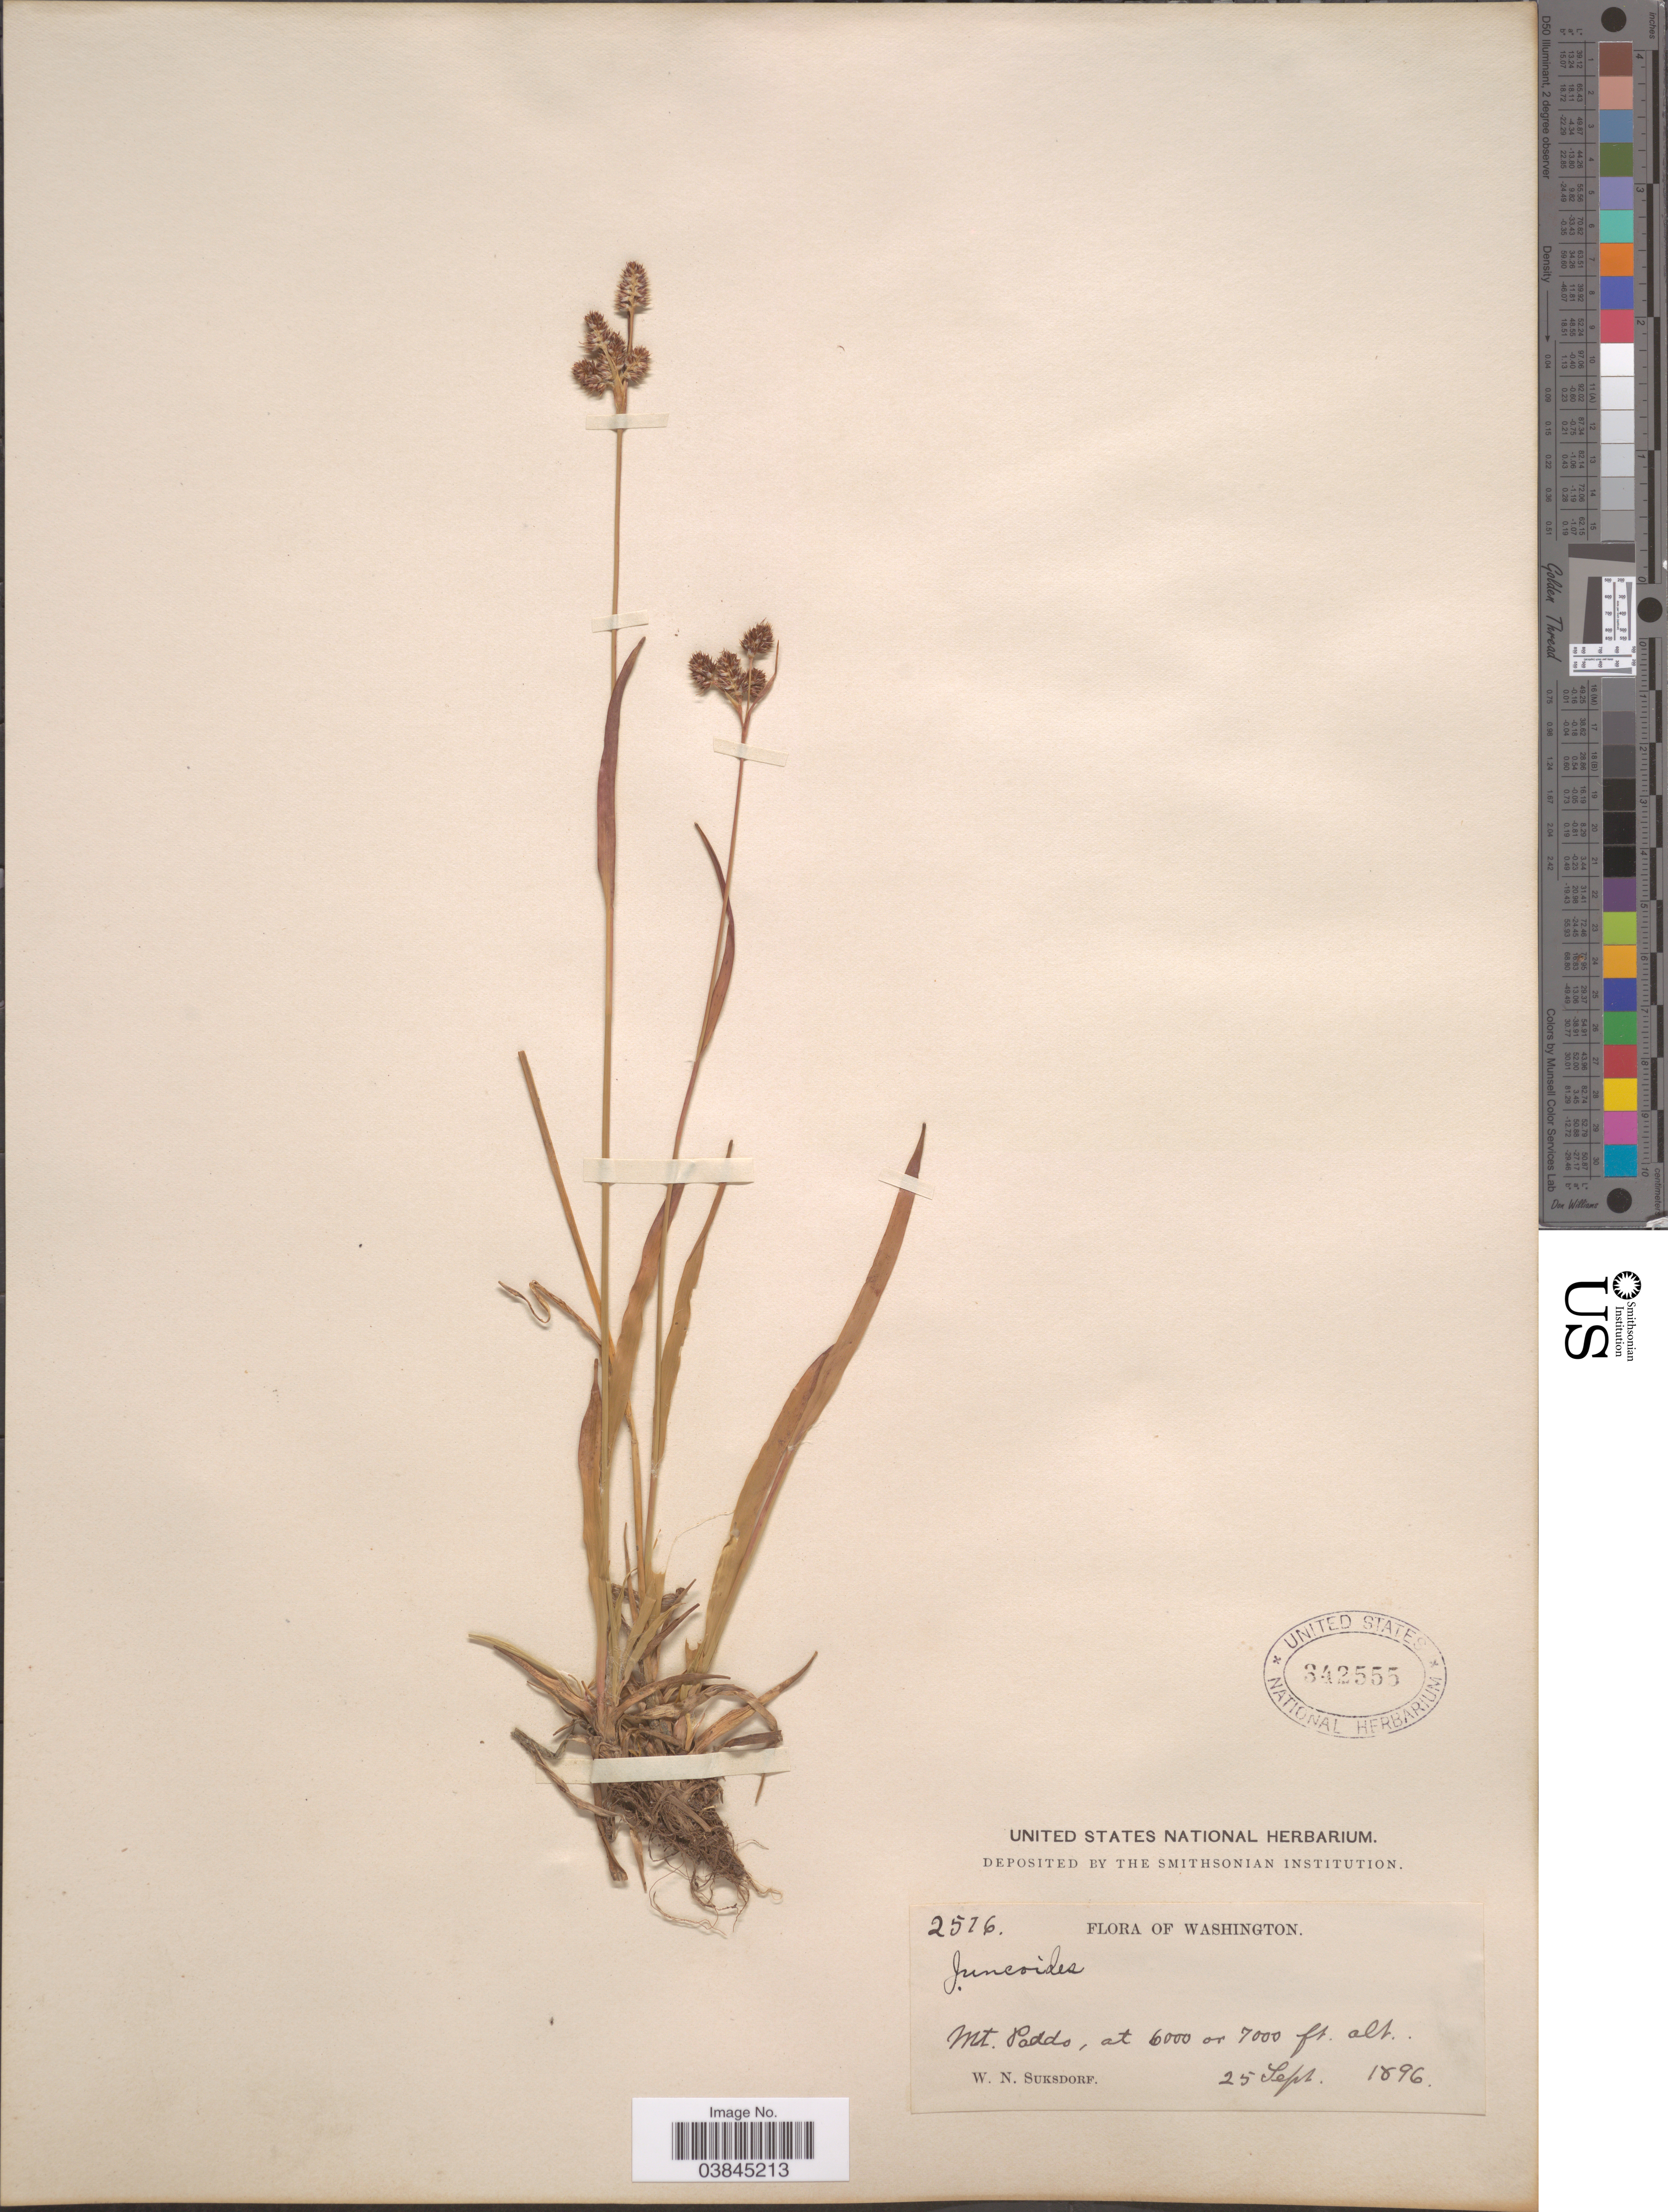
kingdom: Plantae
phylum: Tracheophyta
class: Liliopsida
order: Poales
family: Juncaceae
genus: Luzula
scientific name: Luzula campestris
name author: (L.) DC.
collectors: W. N. Suksdorf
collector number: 2576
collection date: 1896-09-25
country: United States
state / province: Washington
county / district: Skamania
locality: Mt. Paddo.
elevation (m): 1829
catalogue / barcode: US 342555